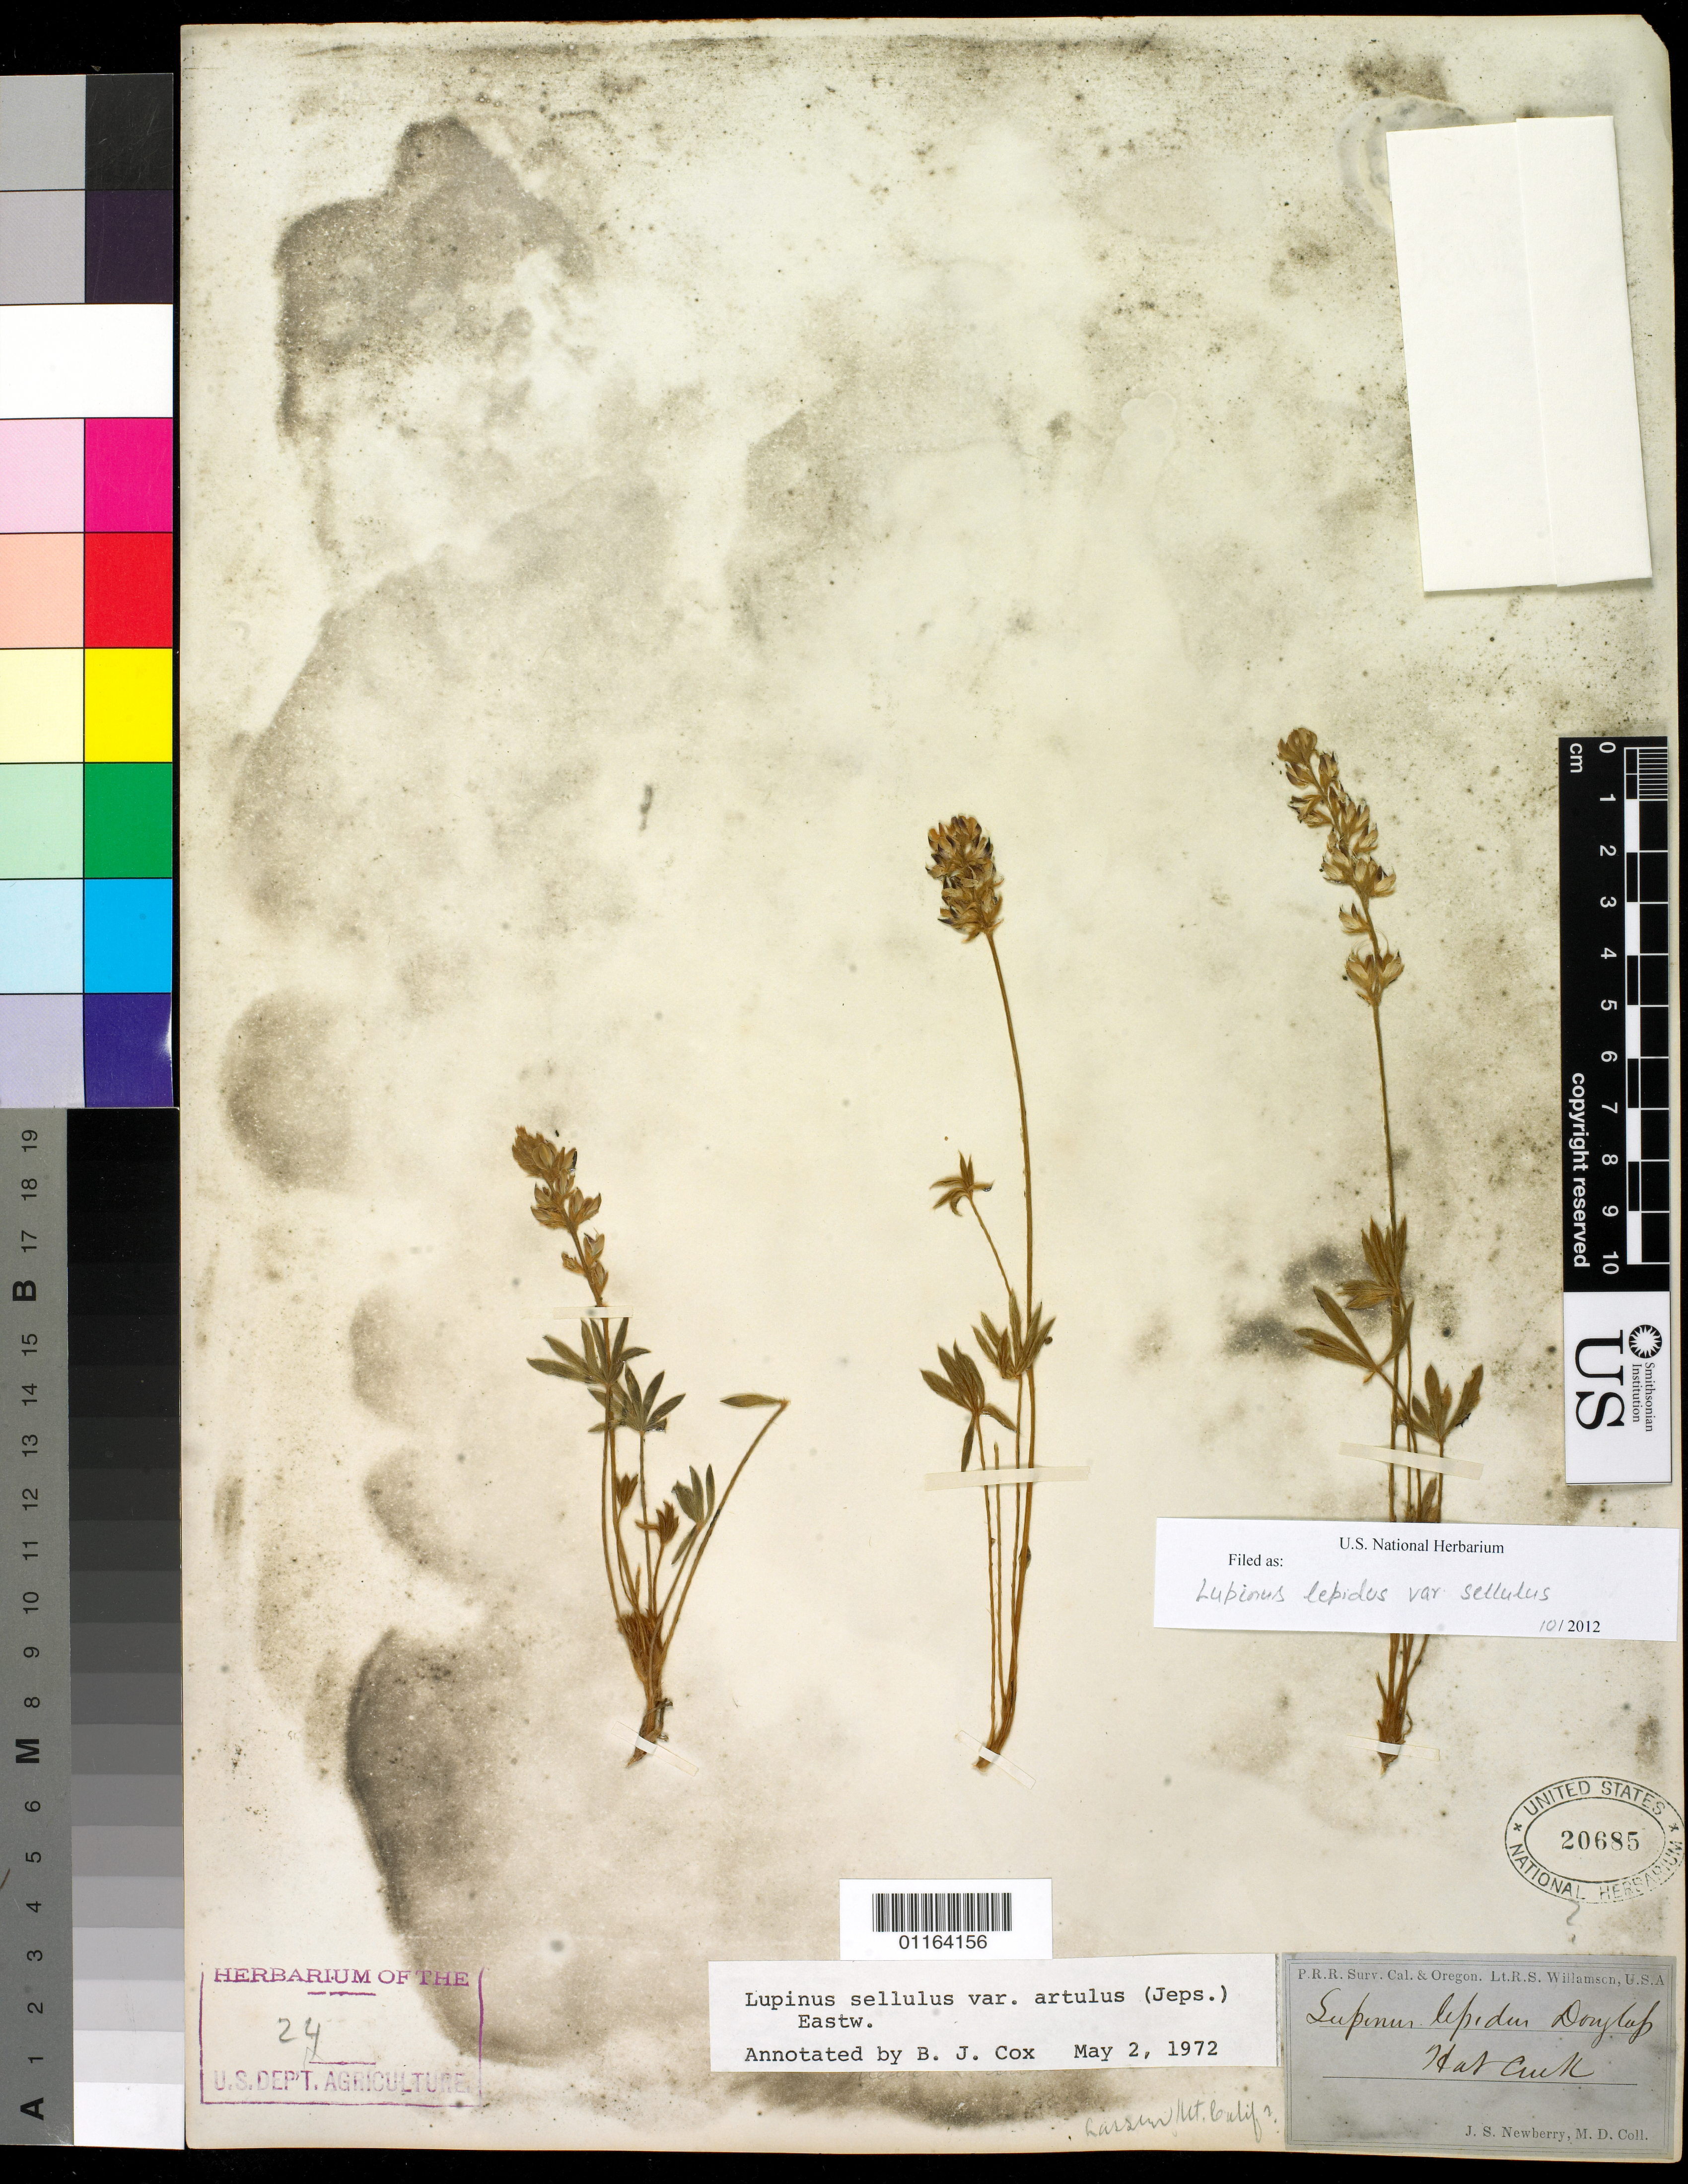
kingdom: Plantae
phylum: Tracheophyta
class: Magnoliopsida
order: Fabales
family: Fabaceae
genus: Lupinus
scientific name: Lupinus sellulus var. artulus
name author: (Jeps.) Eastw.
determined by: Cox, B. J.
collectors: J. S. Newberry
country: United States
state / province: California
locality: Hat Creek.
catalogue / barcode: US 20685